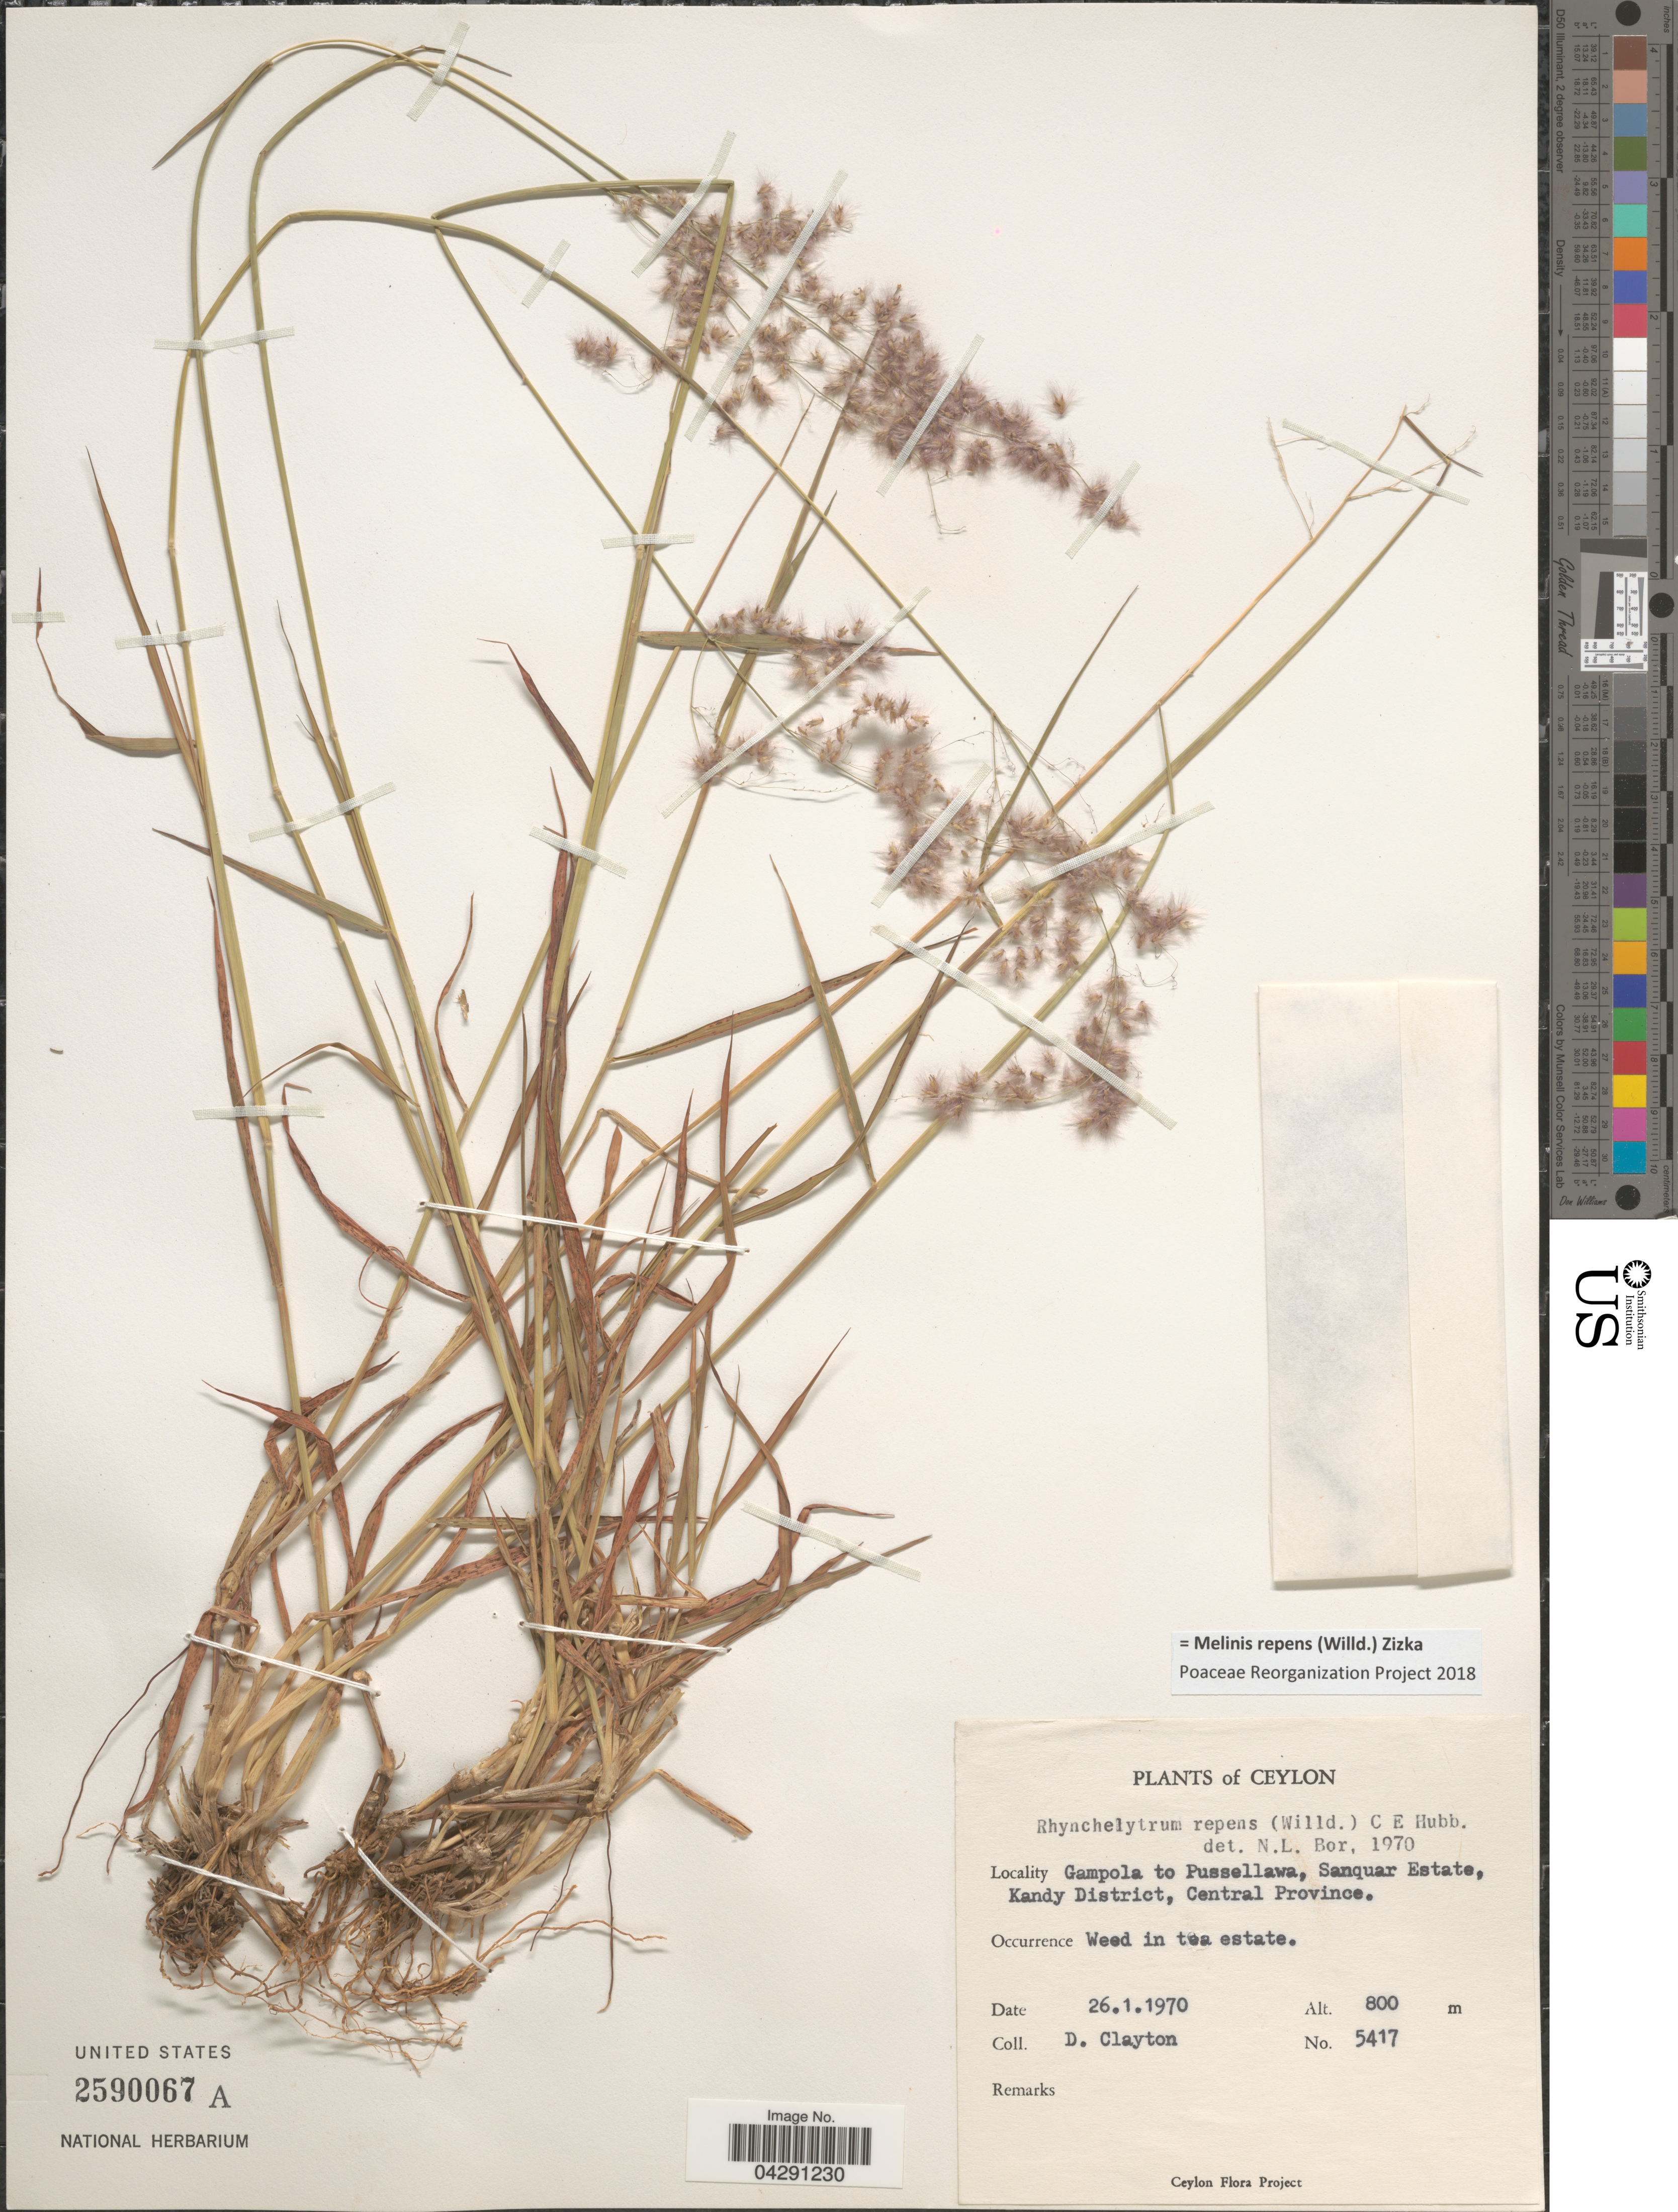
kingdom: Plantae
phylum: Tracheophyta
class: Liliopsida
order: Poales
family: Poaceae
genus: Melinis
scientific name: Melinis repens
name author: (Willd.) Zizka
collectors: D. Clayton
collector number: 5417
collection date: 1970-01-26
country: Sri Lanka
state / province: Central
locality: Ceylon. Gampola to Pussellawa, Sanquar Estate, Kandy District.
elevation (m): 800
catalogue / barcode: US 2590067A